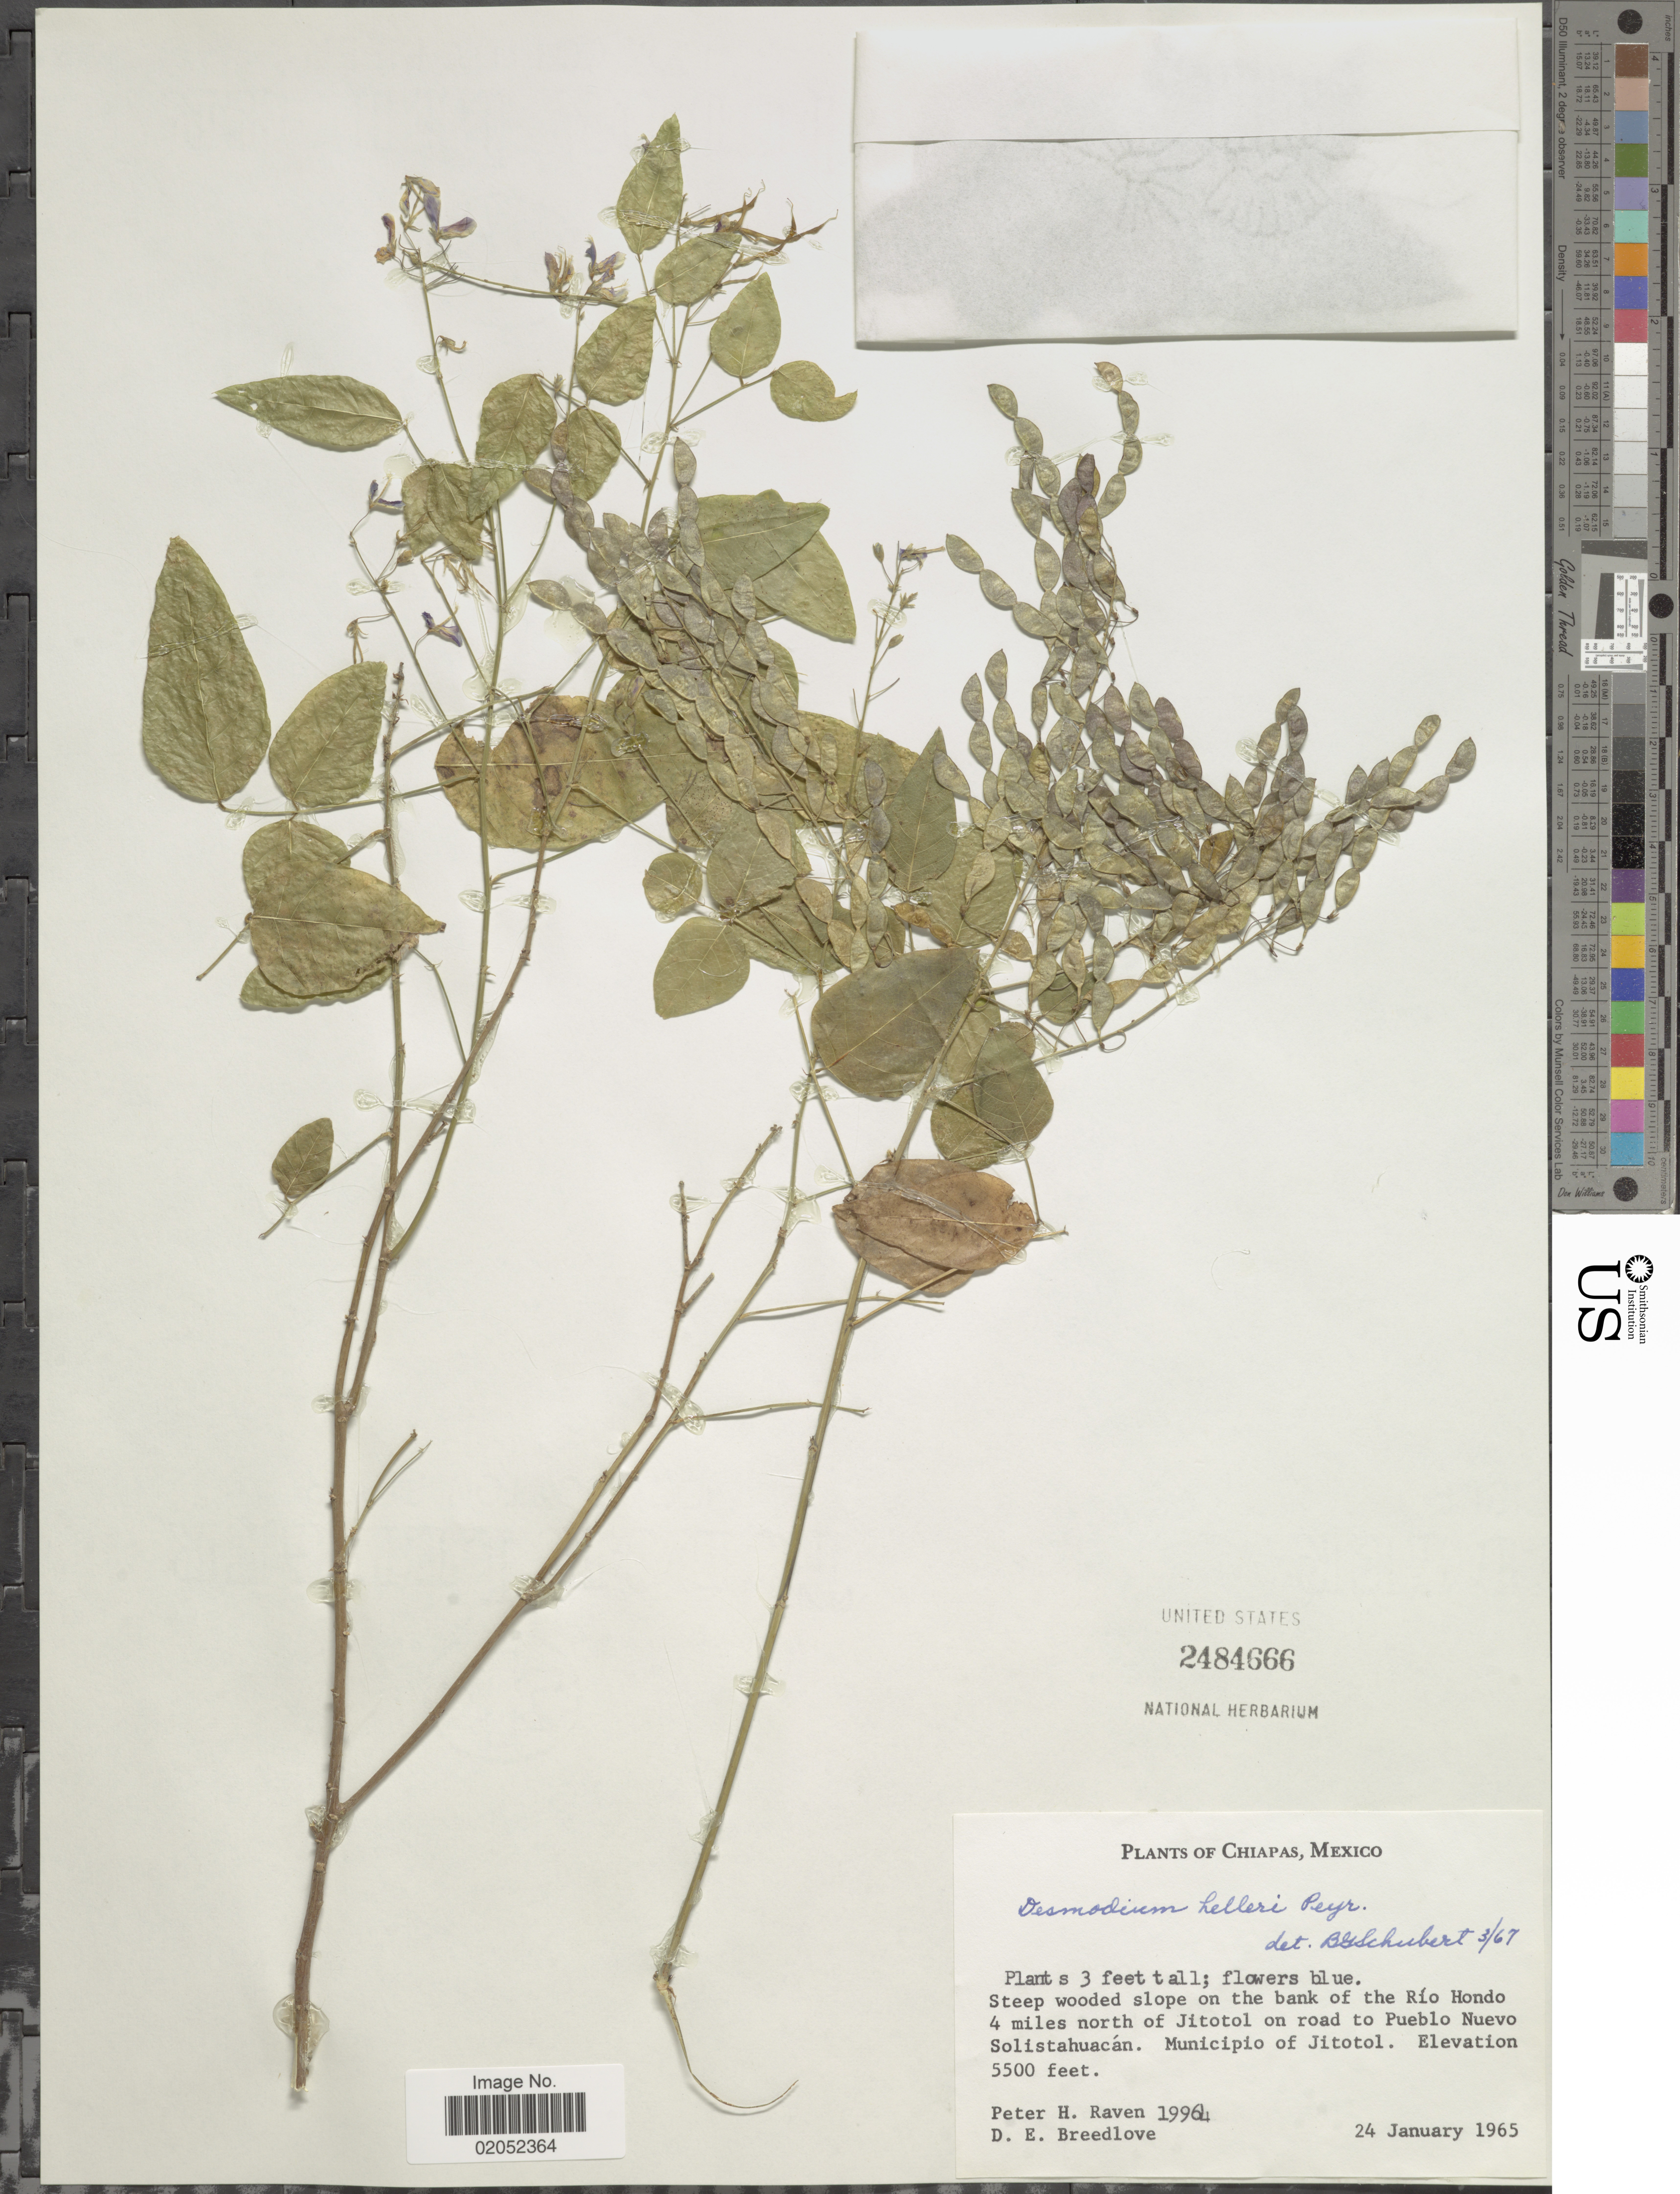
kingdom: Plantae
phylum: Tracheophyta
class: Magnoliopsida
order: Fabales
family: Fabaceae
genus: Desmodium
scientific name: Desmodium helleri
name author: Peyr.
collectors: P. Raven & D. E. Breedlove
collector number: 19964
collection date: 1965-01-24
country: Mexico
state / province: Chiapas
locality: Steep wooded slope on the bank of the Rio Hondo 4 miles north of Jitotol on road to Pueblo Nuevo Solistahuacan, Municipio of Jitotol.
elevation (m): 1676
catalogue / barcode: US 2484666